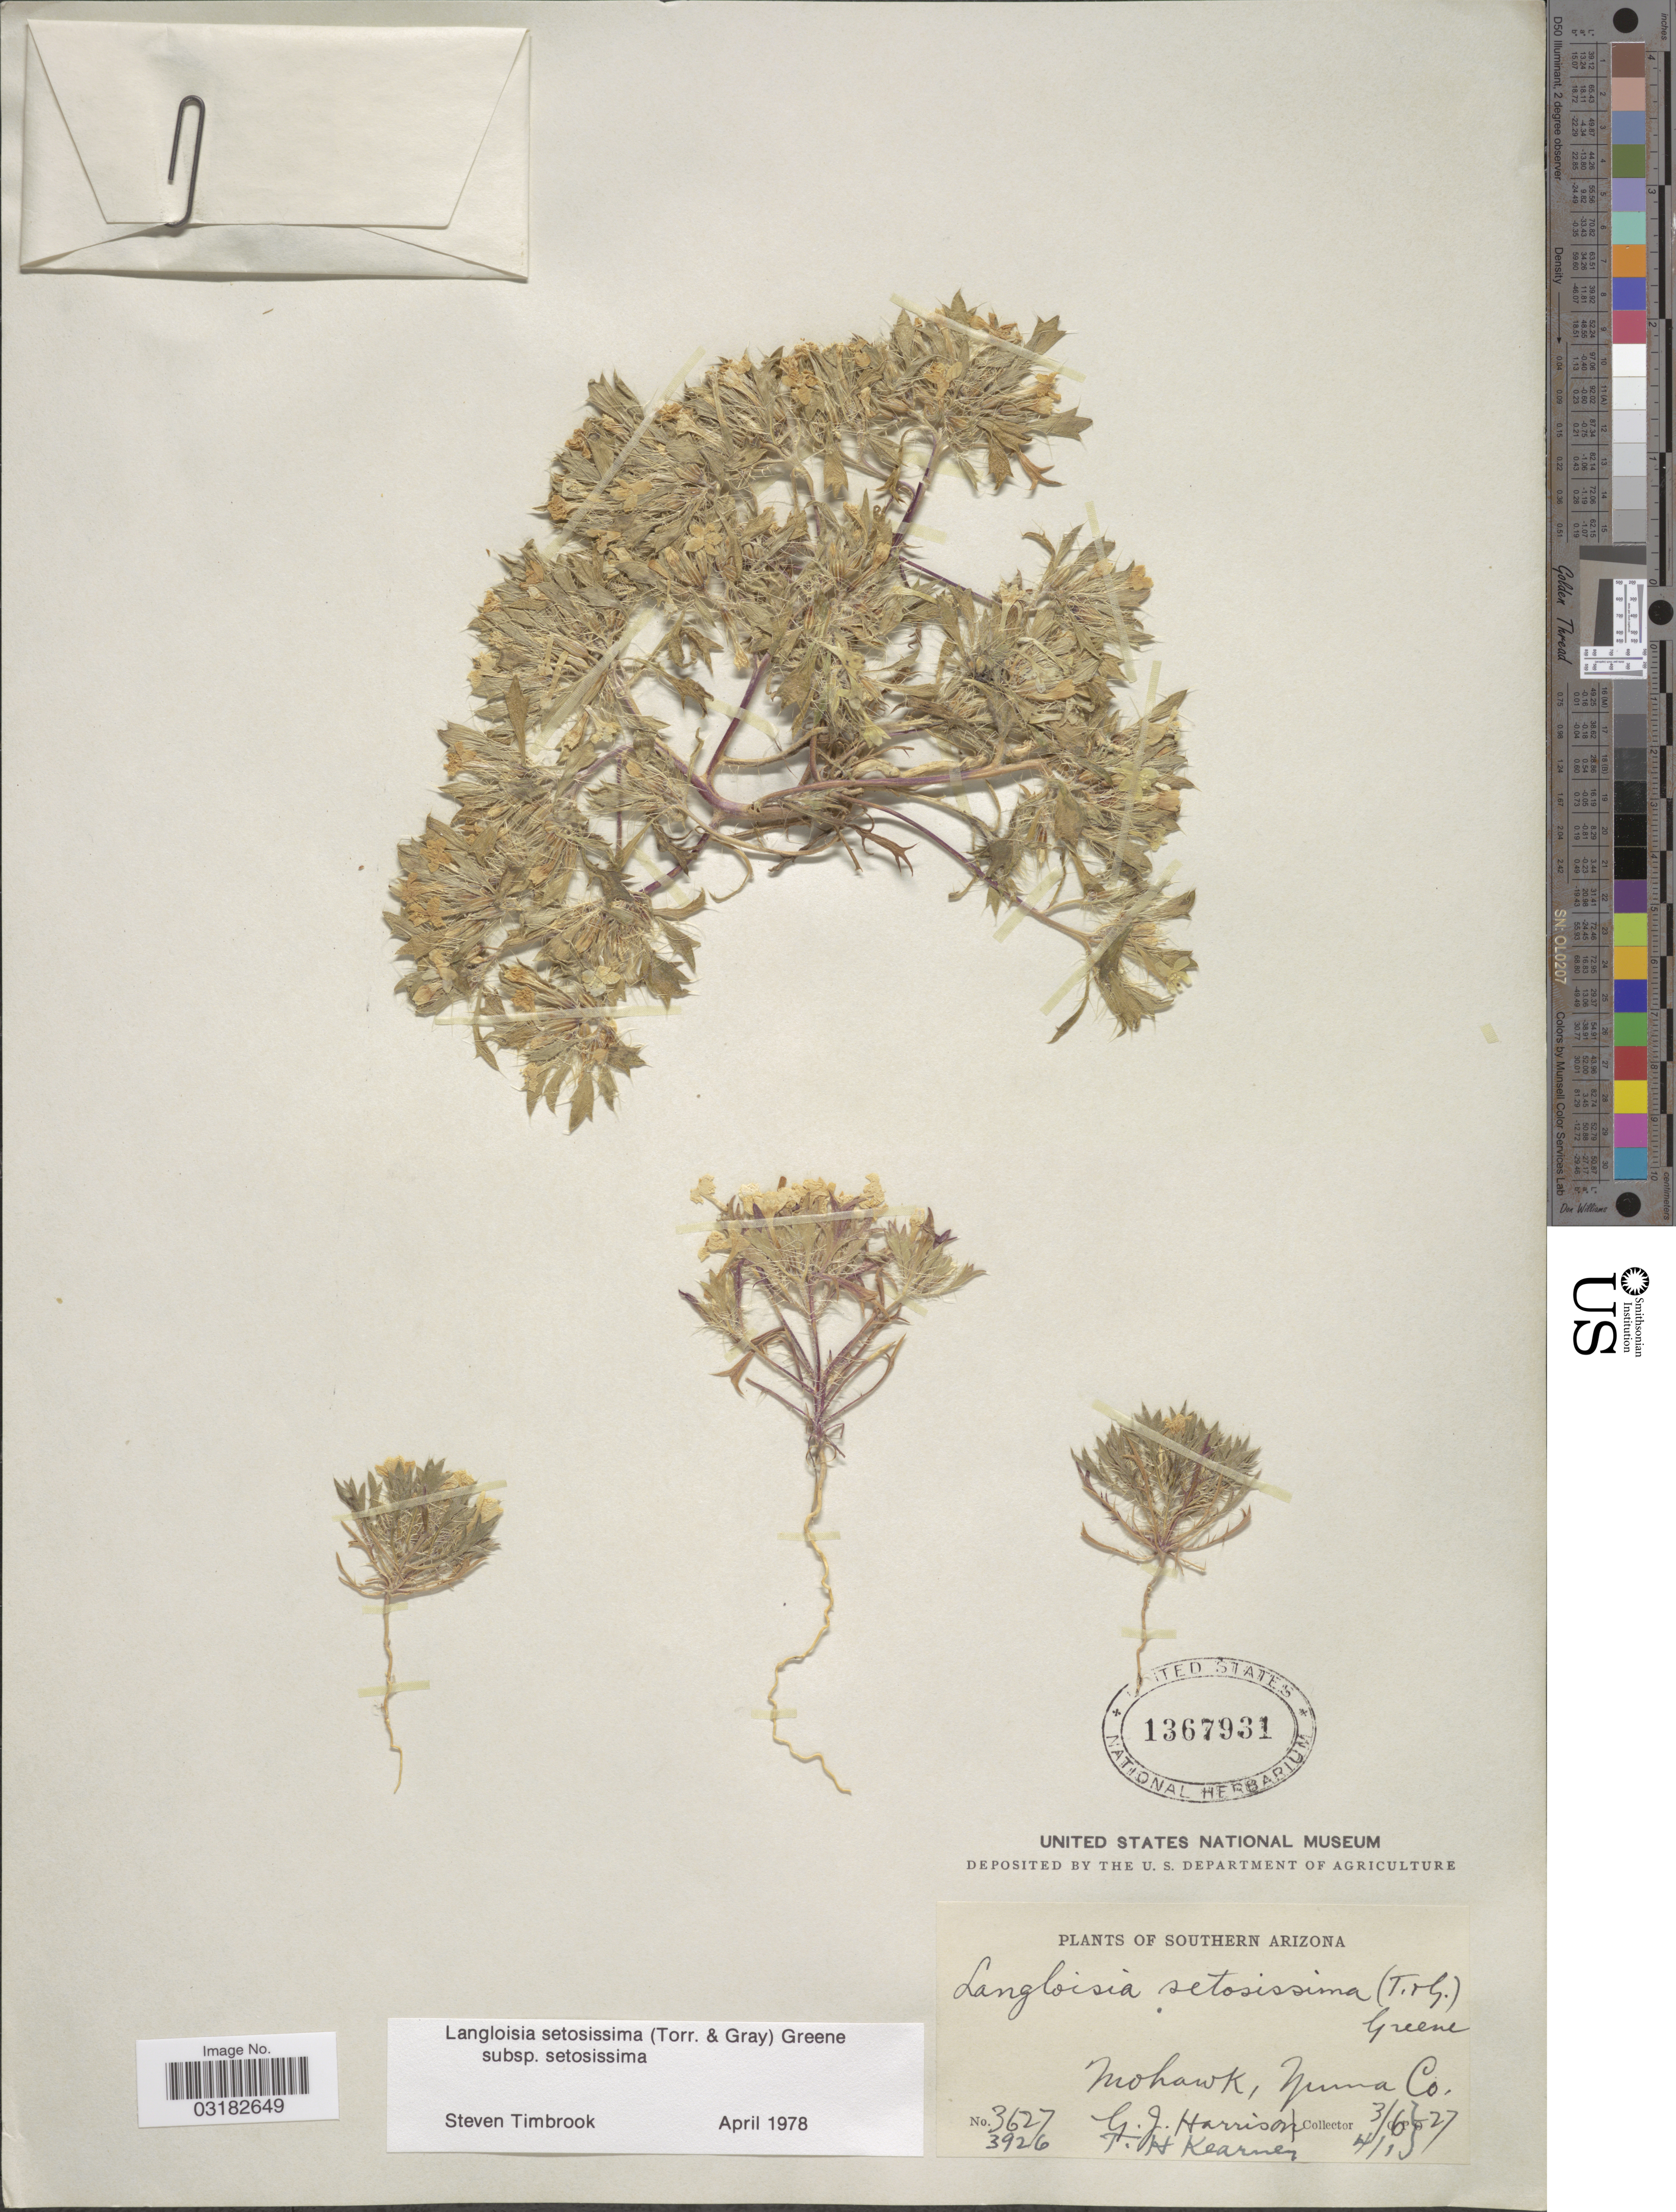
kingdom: Plantae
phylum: Tracheophyta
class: Magnoliopsida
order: Ericales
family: Polemoniaceae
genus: Langloisia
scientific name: Langloisia setosissima subsp. setosissima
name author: (Torr. & A. Gray) Greene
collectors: G. J. Harrison & T. H. Kearney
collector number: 3627/3926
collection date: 1927-03-06/1927-04-01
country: United States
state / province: Arizona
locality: Southern Arizona, Mohawk, Yuma Co.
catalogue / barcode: US 1367931